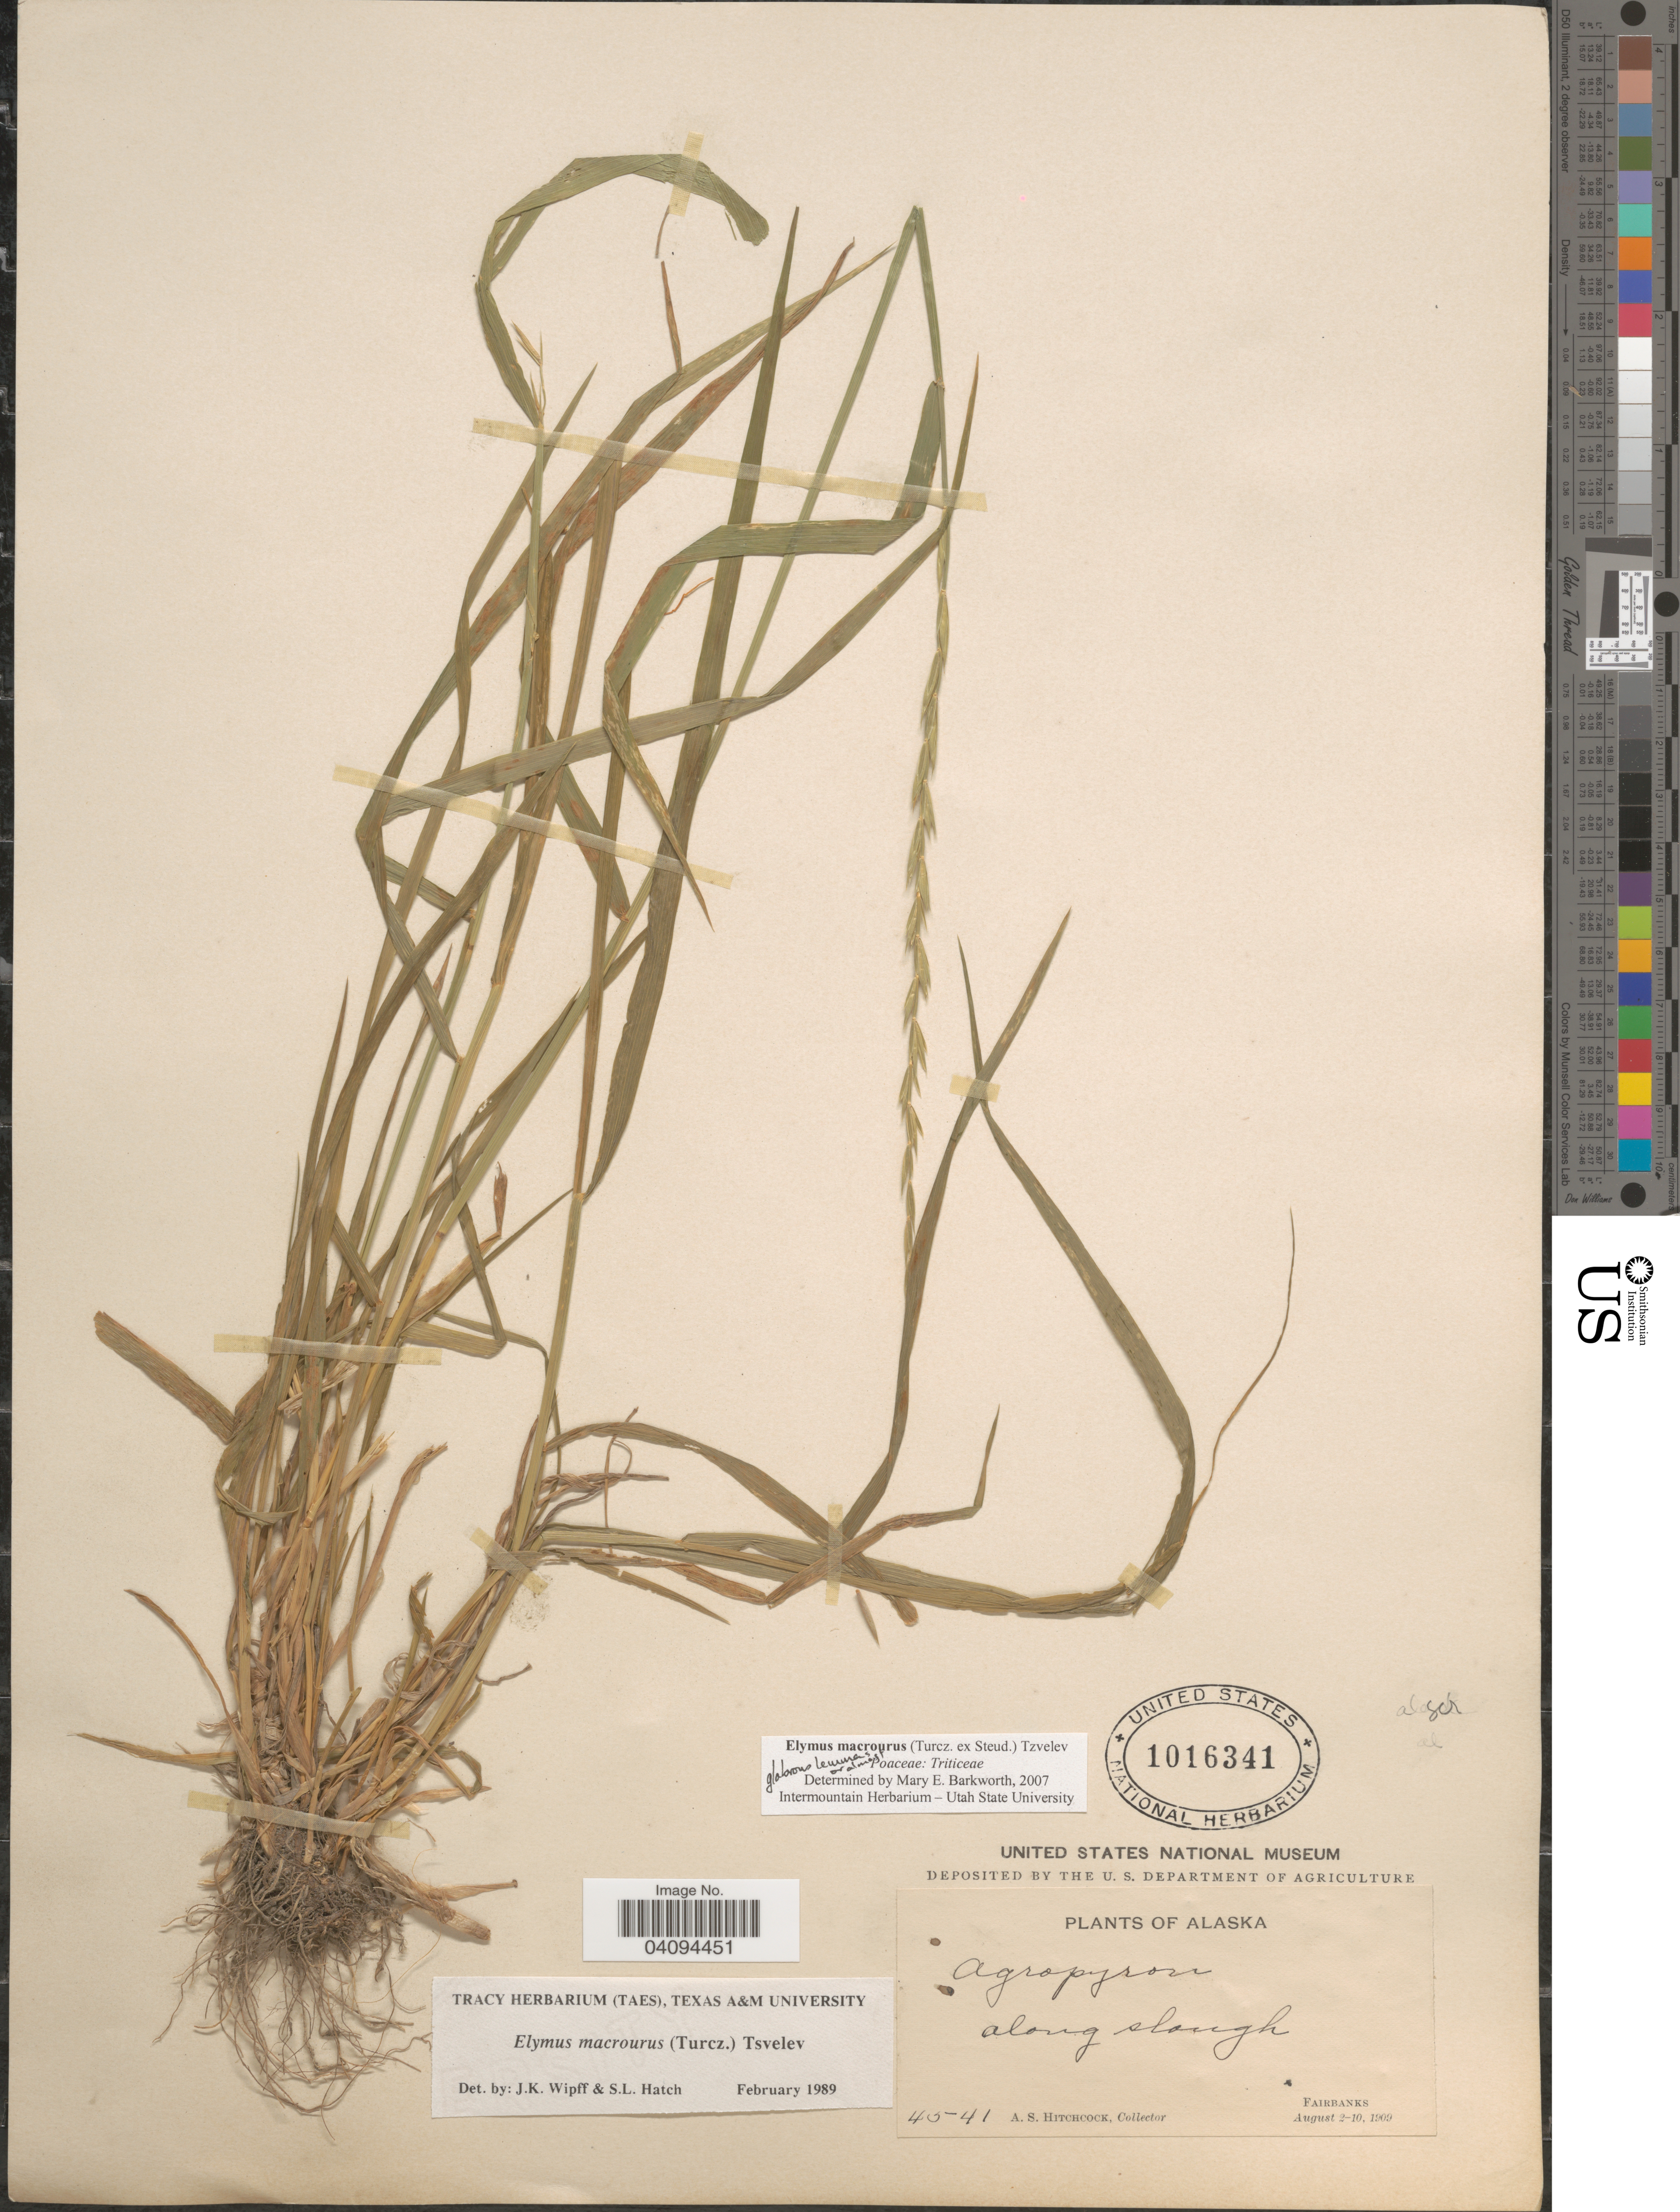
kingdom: Plantae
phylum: Tracheophyta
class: Liliopsida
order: Poales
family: Poaceae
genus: Elymus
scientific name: Elymus macrourus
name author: (Turcz. ex Steud.) Tzvelev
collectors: A. S. Hitchcock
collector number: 4541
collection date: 1909-08-02/1909-08-10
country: United States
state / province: Alaska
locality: Along slough. Fairbanks.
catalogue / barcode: US 1016341